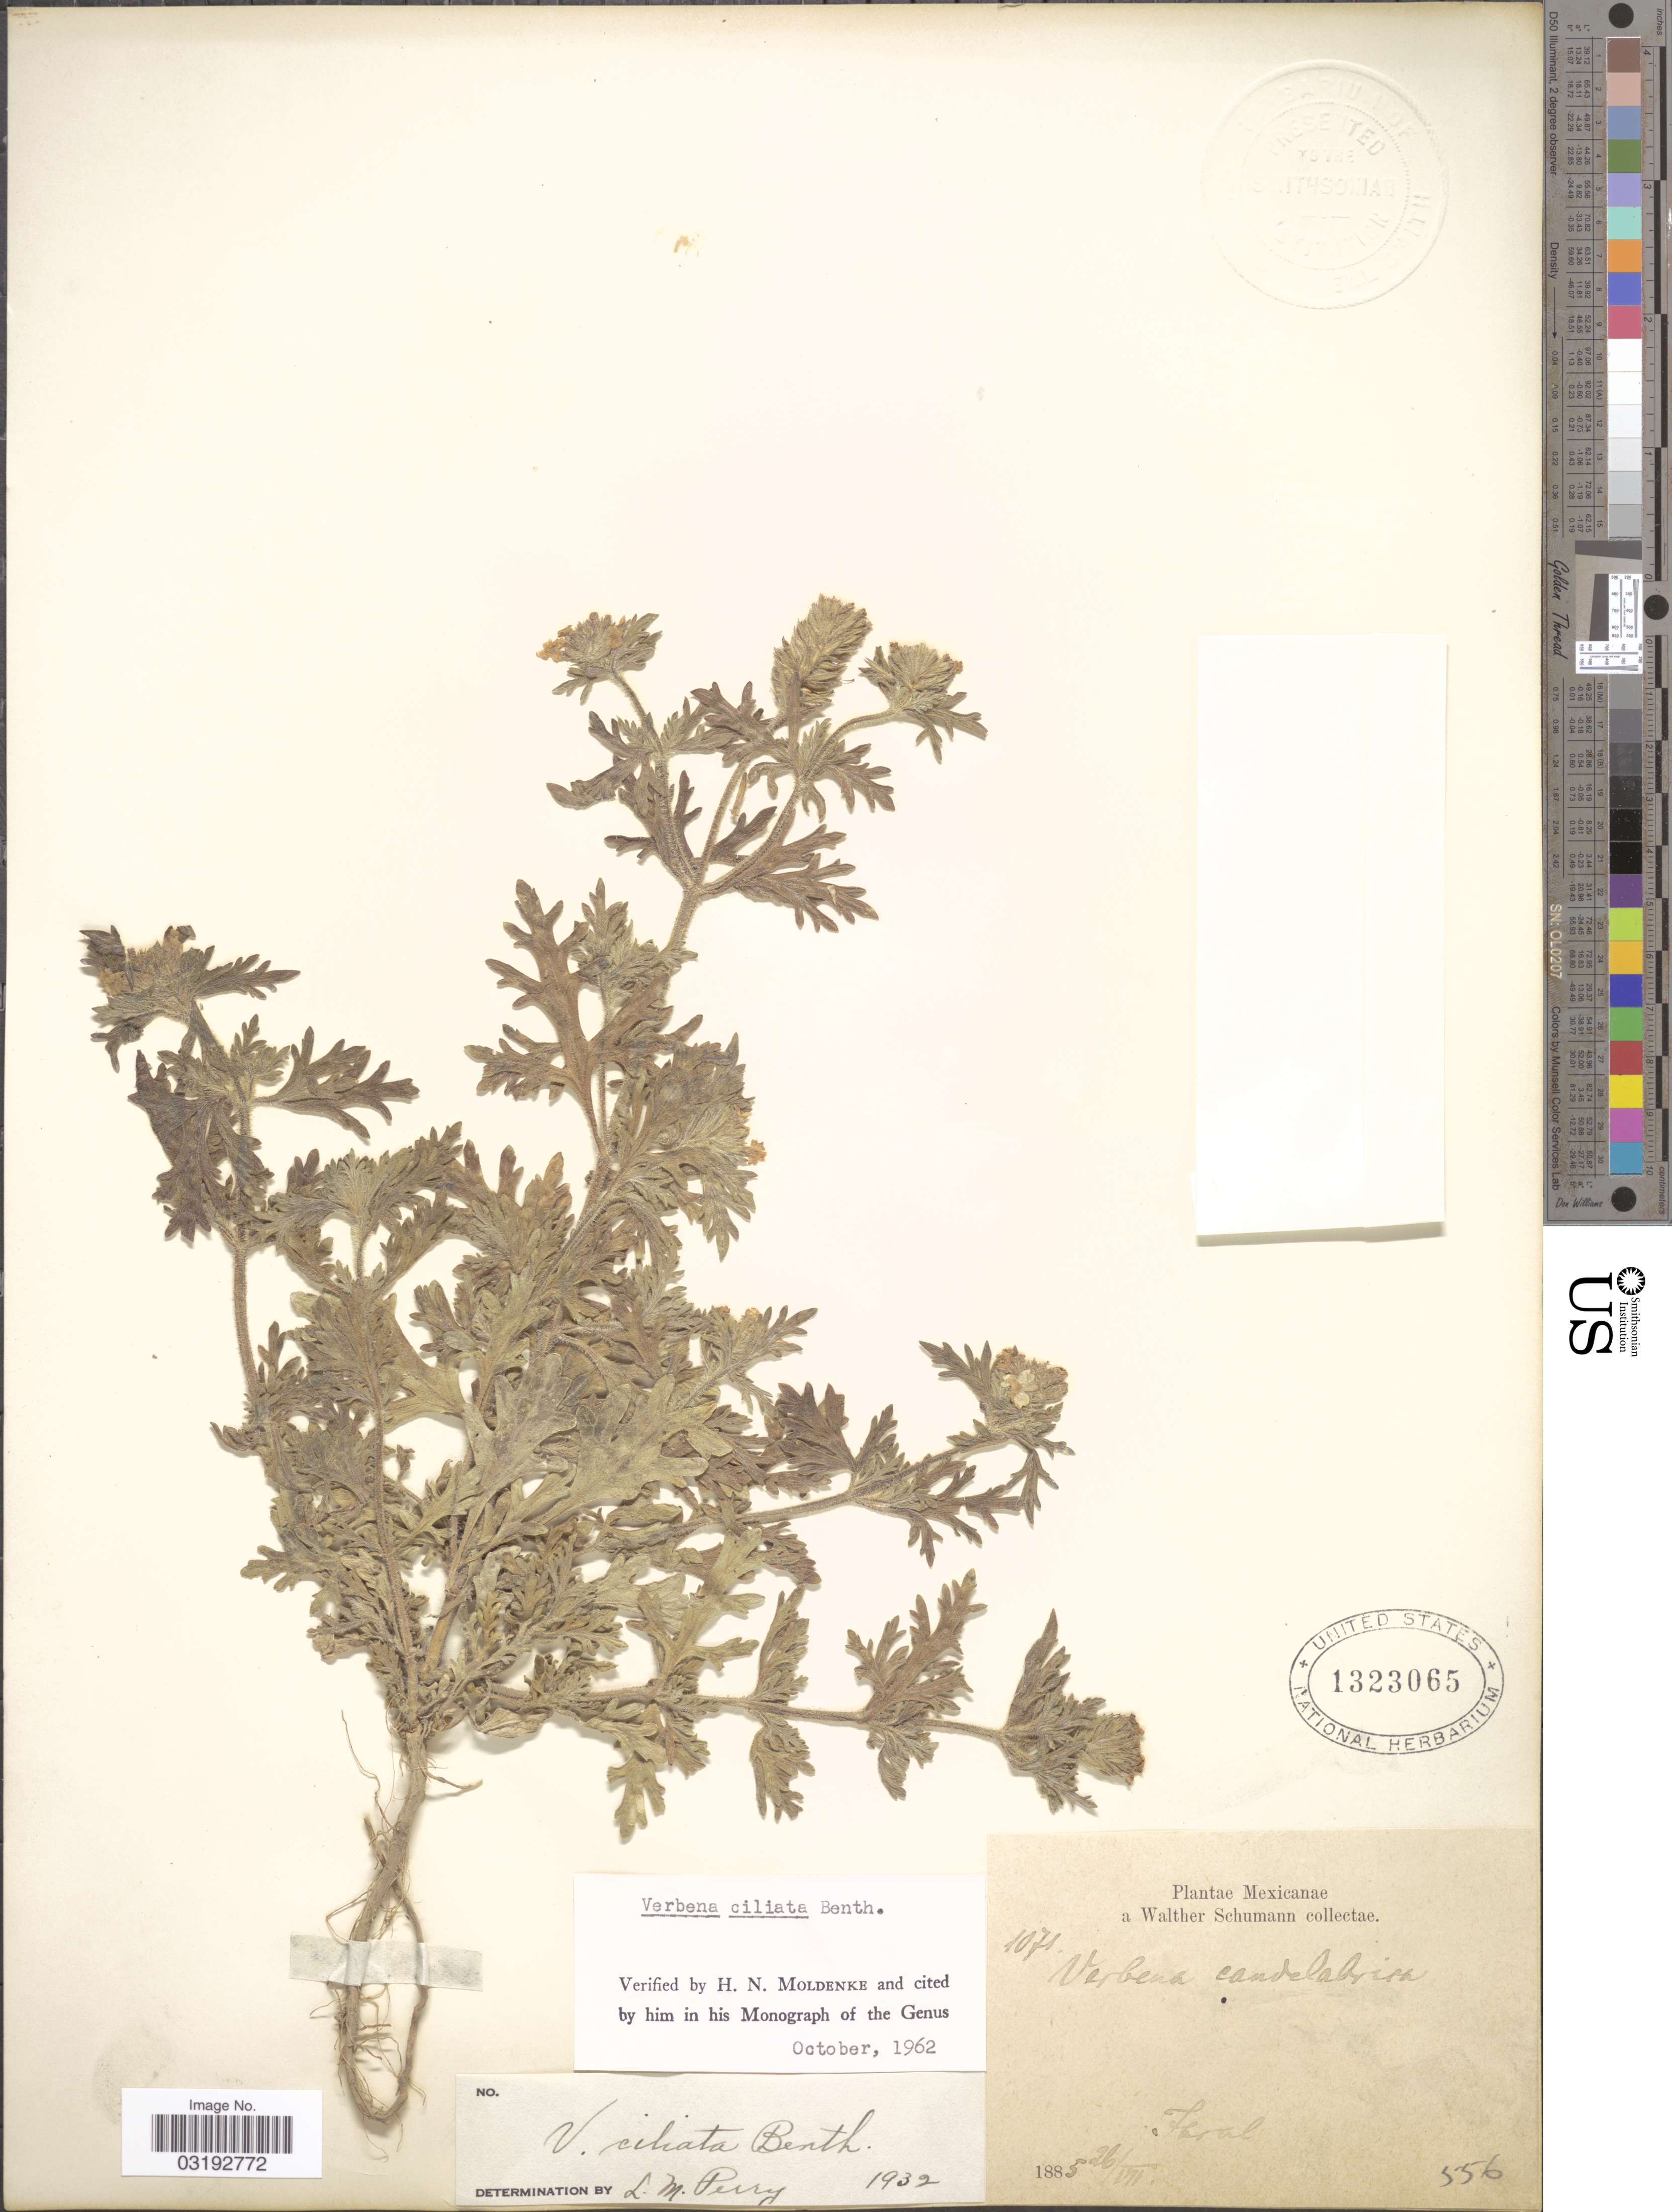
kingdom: Plantae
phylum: Tracheophyta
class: Magnoliopsida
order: Lamiales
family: Verbenaceae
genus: Verbena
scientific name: Verbena ciliata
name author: Benth.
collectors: W. Schumann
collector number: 1071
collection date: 1885-07-26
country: Mexico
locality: Jaral.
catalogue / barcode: US 1323065